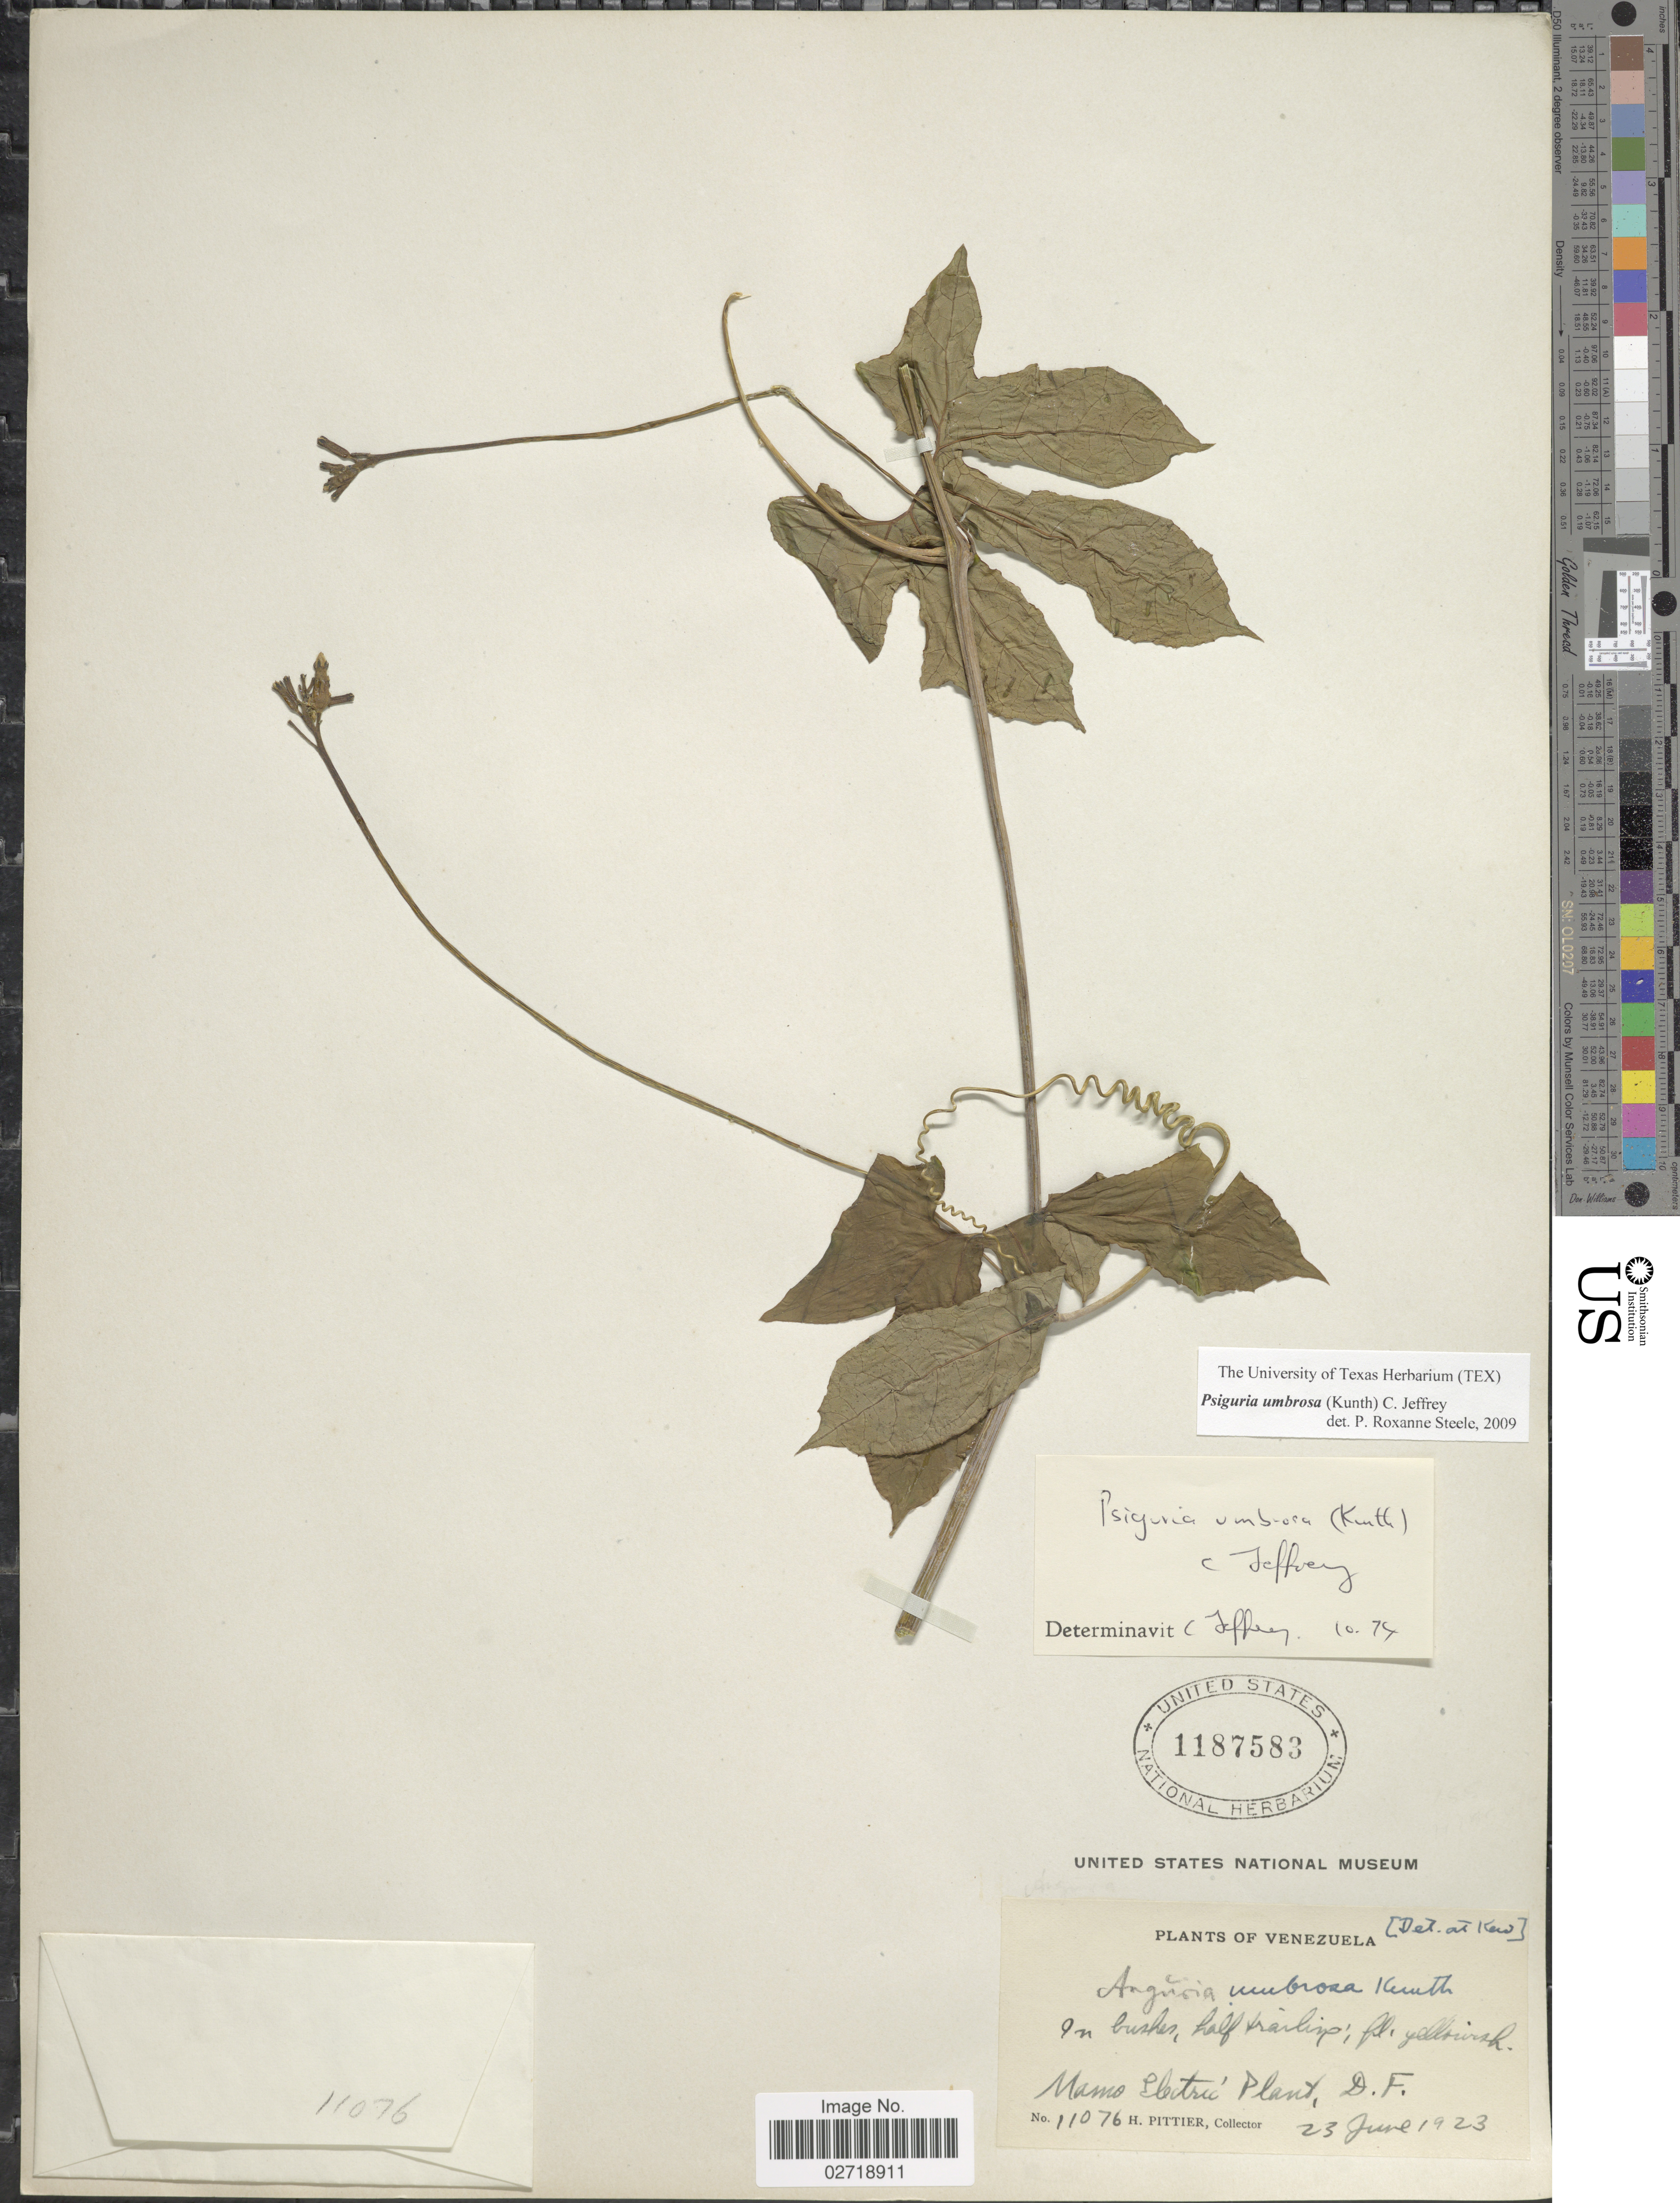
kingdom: Plantae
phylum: Tracheophyta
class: Magnoliopsida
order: Cucurbitales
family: Cucurbitaceae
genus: Psiguria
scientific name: Psiguria umbrosa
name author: (Kunth) C. Jeffrey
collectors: H. F. Pittier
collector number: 11076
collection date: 1923-06-23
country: Venezuela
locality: Mamo Electric Plant, D. F.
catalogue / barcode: US 1187583